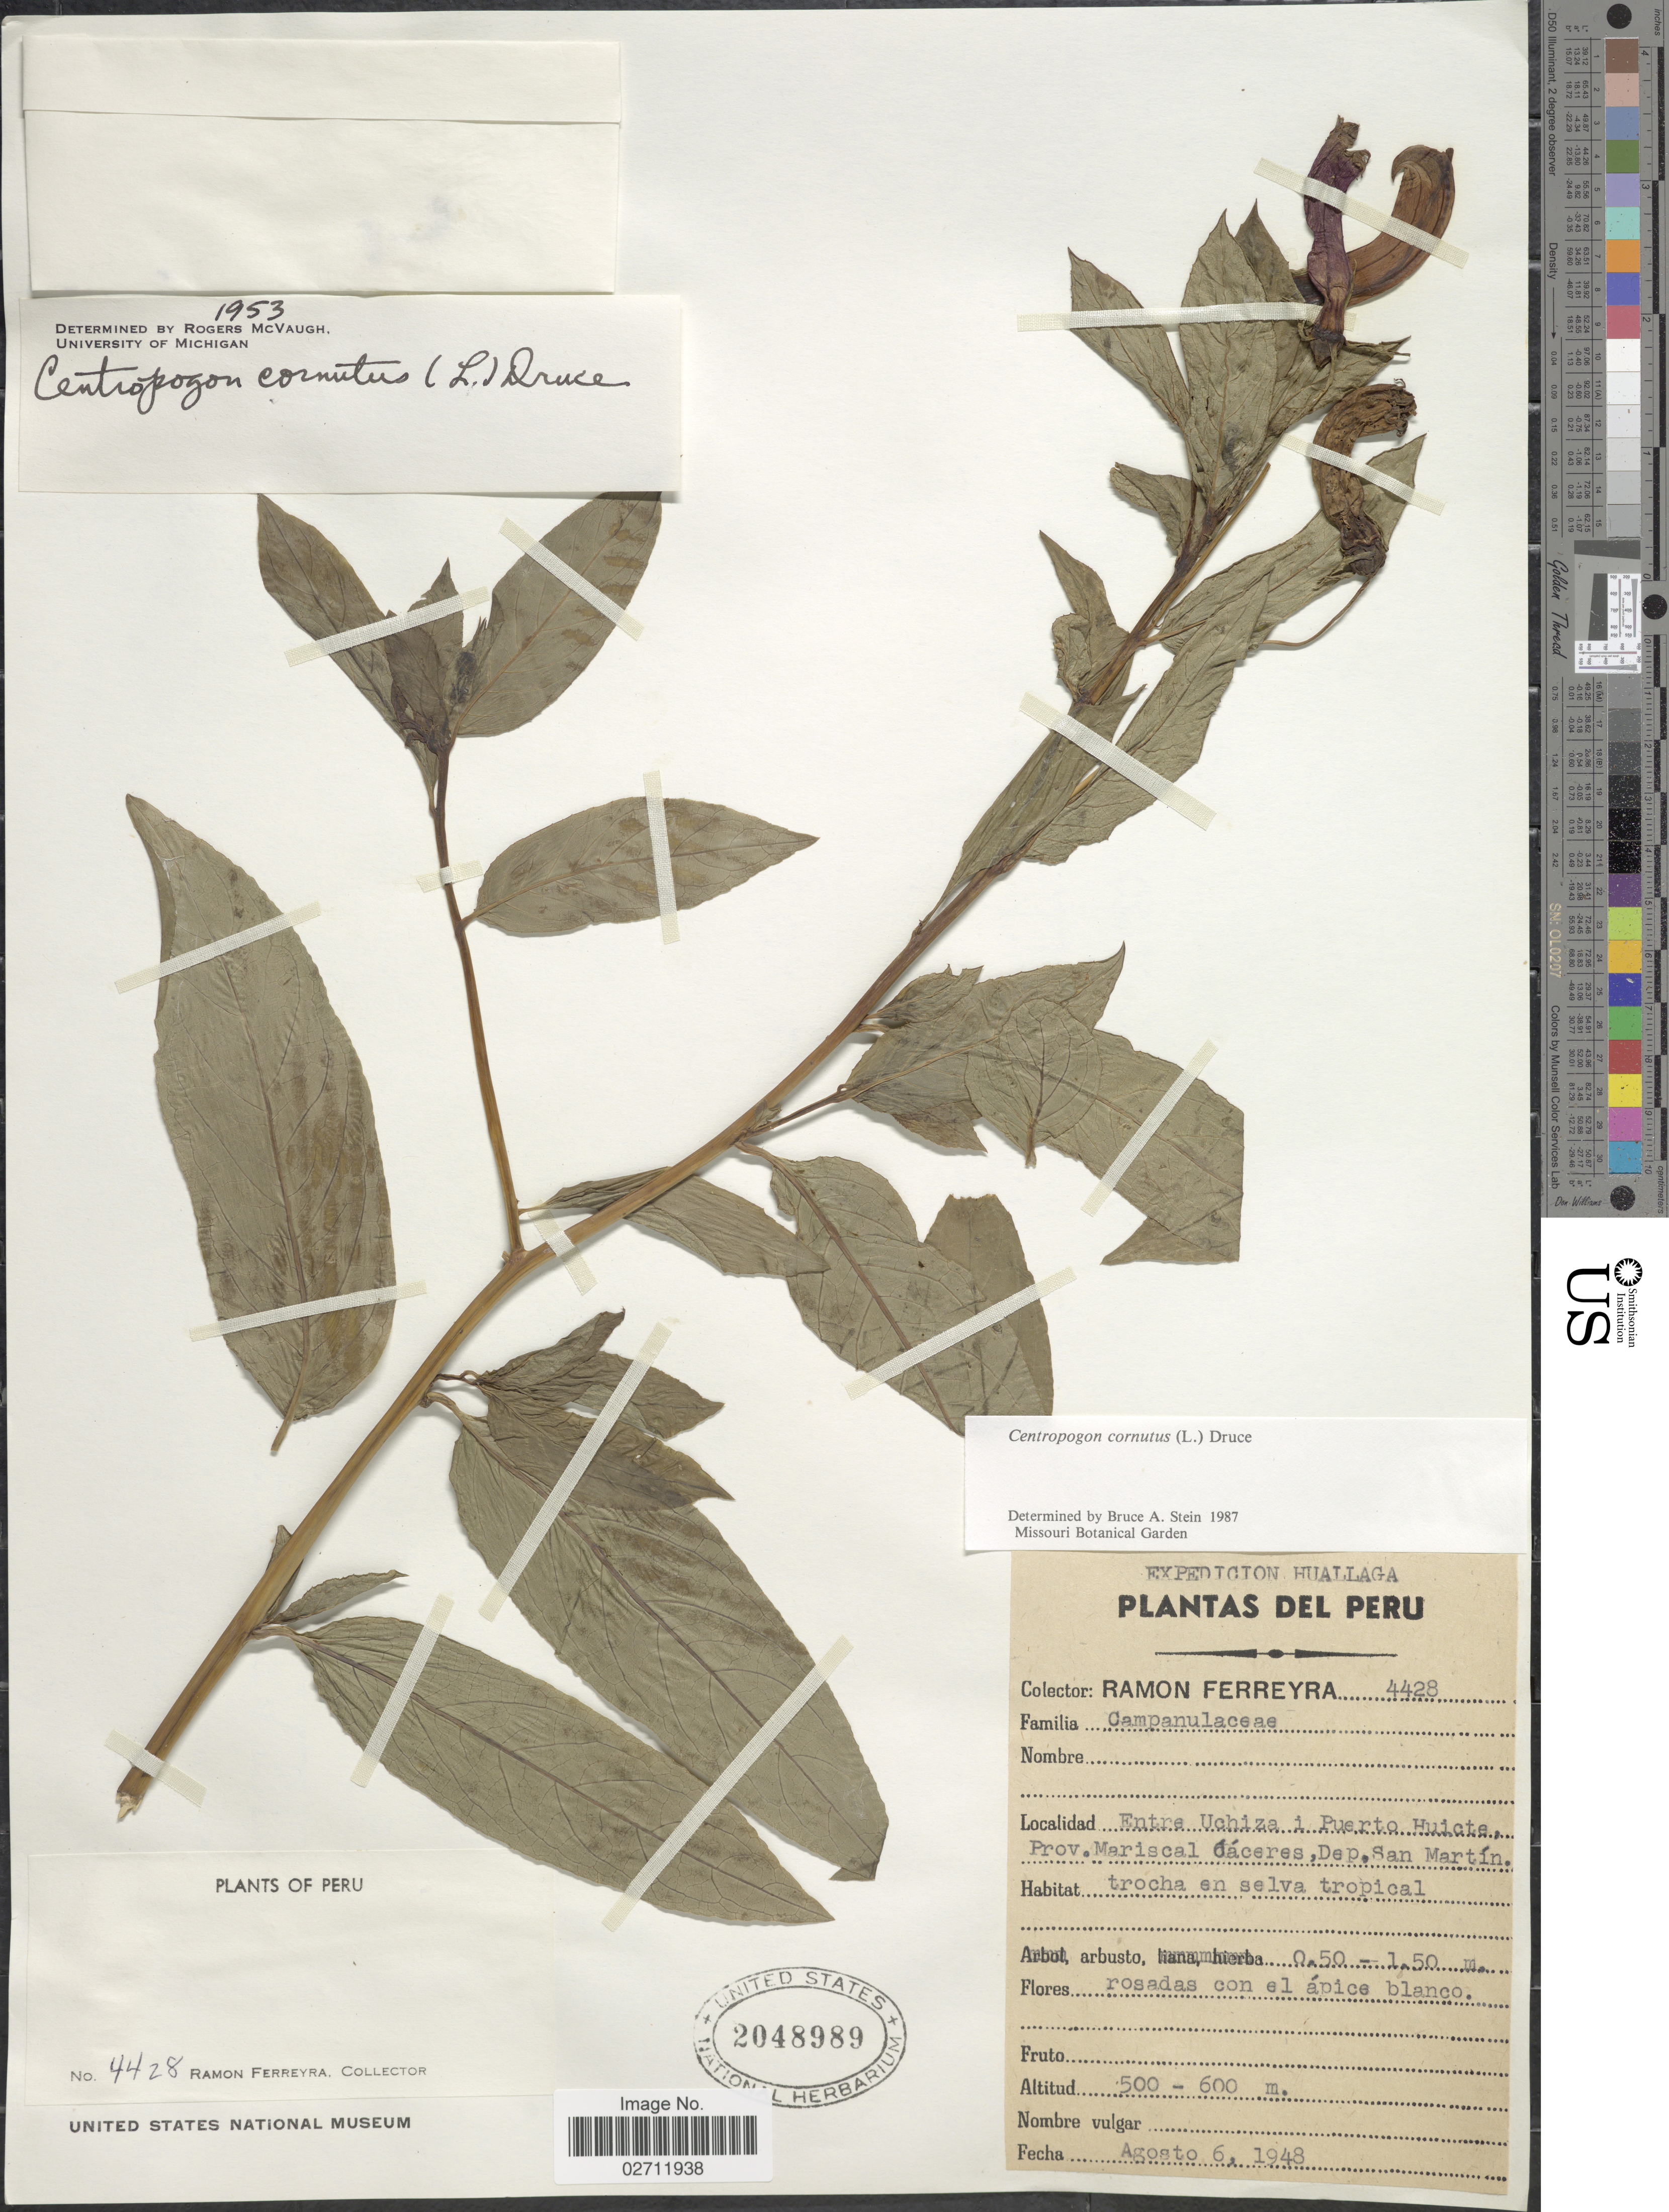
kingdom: Plantae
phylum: Tracheophyta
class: Magnoliopsida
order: Asterales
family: Campanulaceae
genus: Centropogon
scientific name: Centropogon cornutus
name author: (L.) Druce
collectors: R. A. Ferreyra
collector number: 4428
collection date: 1948-08-06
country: Peru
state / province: San Martín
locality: Huallaga, entre Uchiza i Puerto Huicte, Prov. Mariscal Cáceres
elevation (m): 500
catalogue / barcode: US 2048989